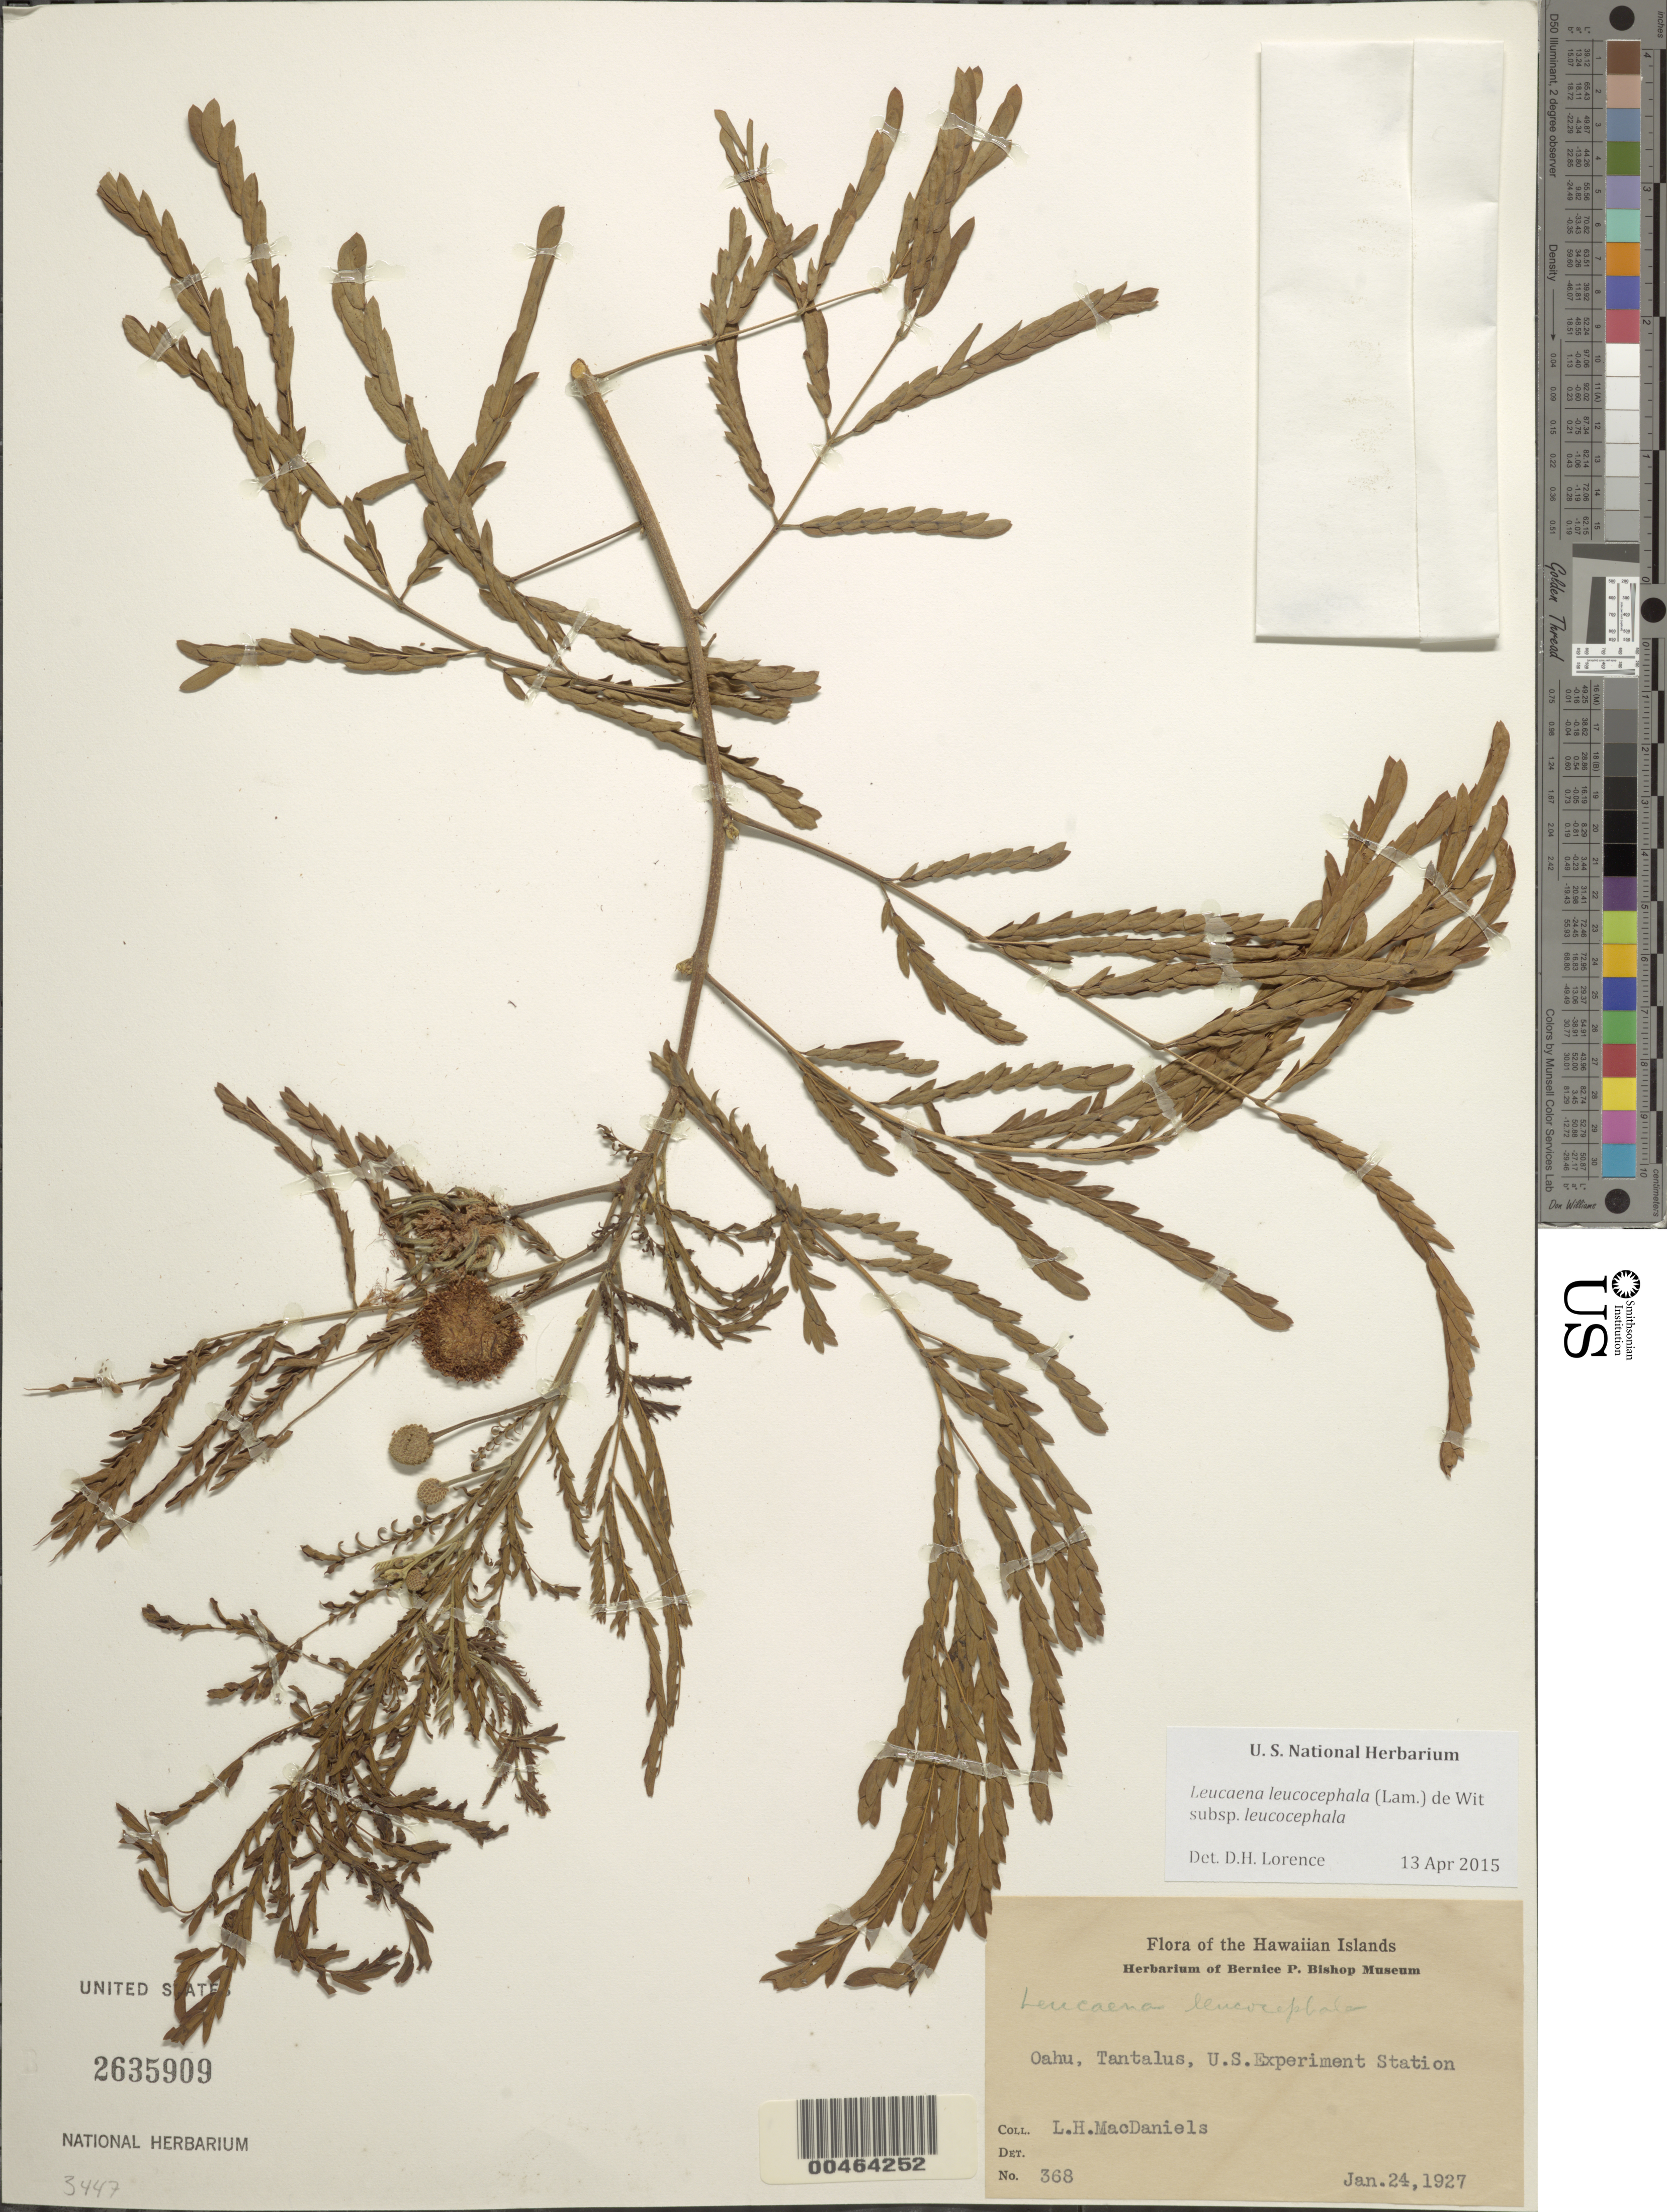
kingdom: Plantae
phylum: Tracheophyta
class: Magnoliopsida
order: Fabales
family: Fabaceae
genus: Leucaena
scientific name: Leucaena leucocephala subsp. leucocephala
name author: (Lam.) de Wit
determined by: Lorence, David H., (PTBG), National Tropical Botanical Garden (UNITED STATES)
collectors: L. MacDaniels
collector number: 368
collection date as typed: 24 Jan 1927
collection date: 1927-01-24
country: United States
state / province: Hawaii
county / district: Honolulu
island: Oahu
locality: Tantalus, U.S. Experiment Station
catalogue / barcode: US 2635909